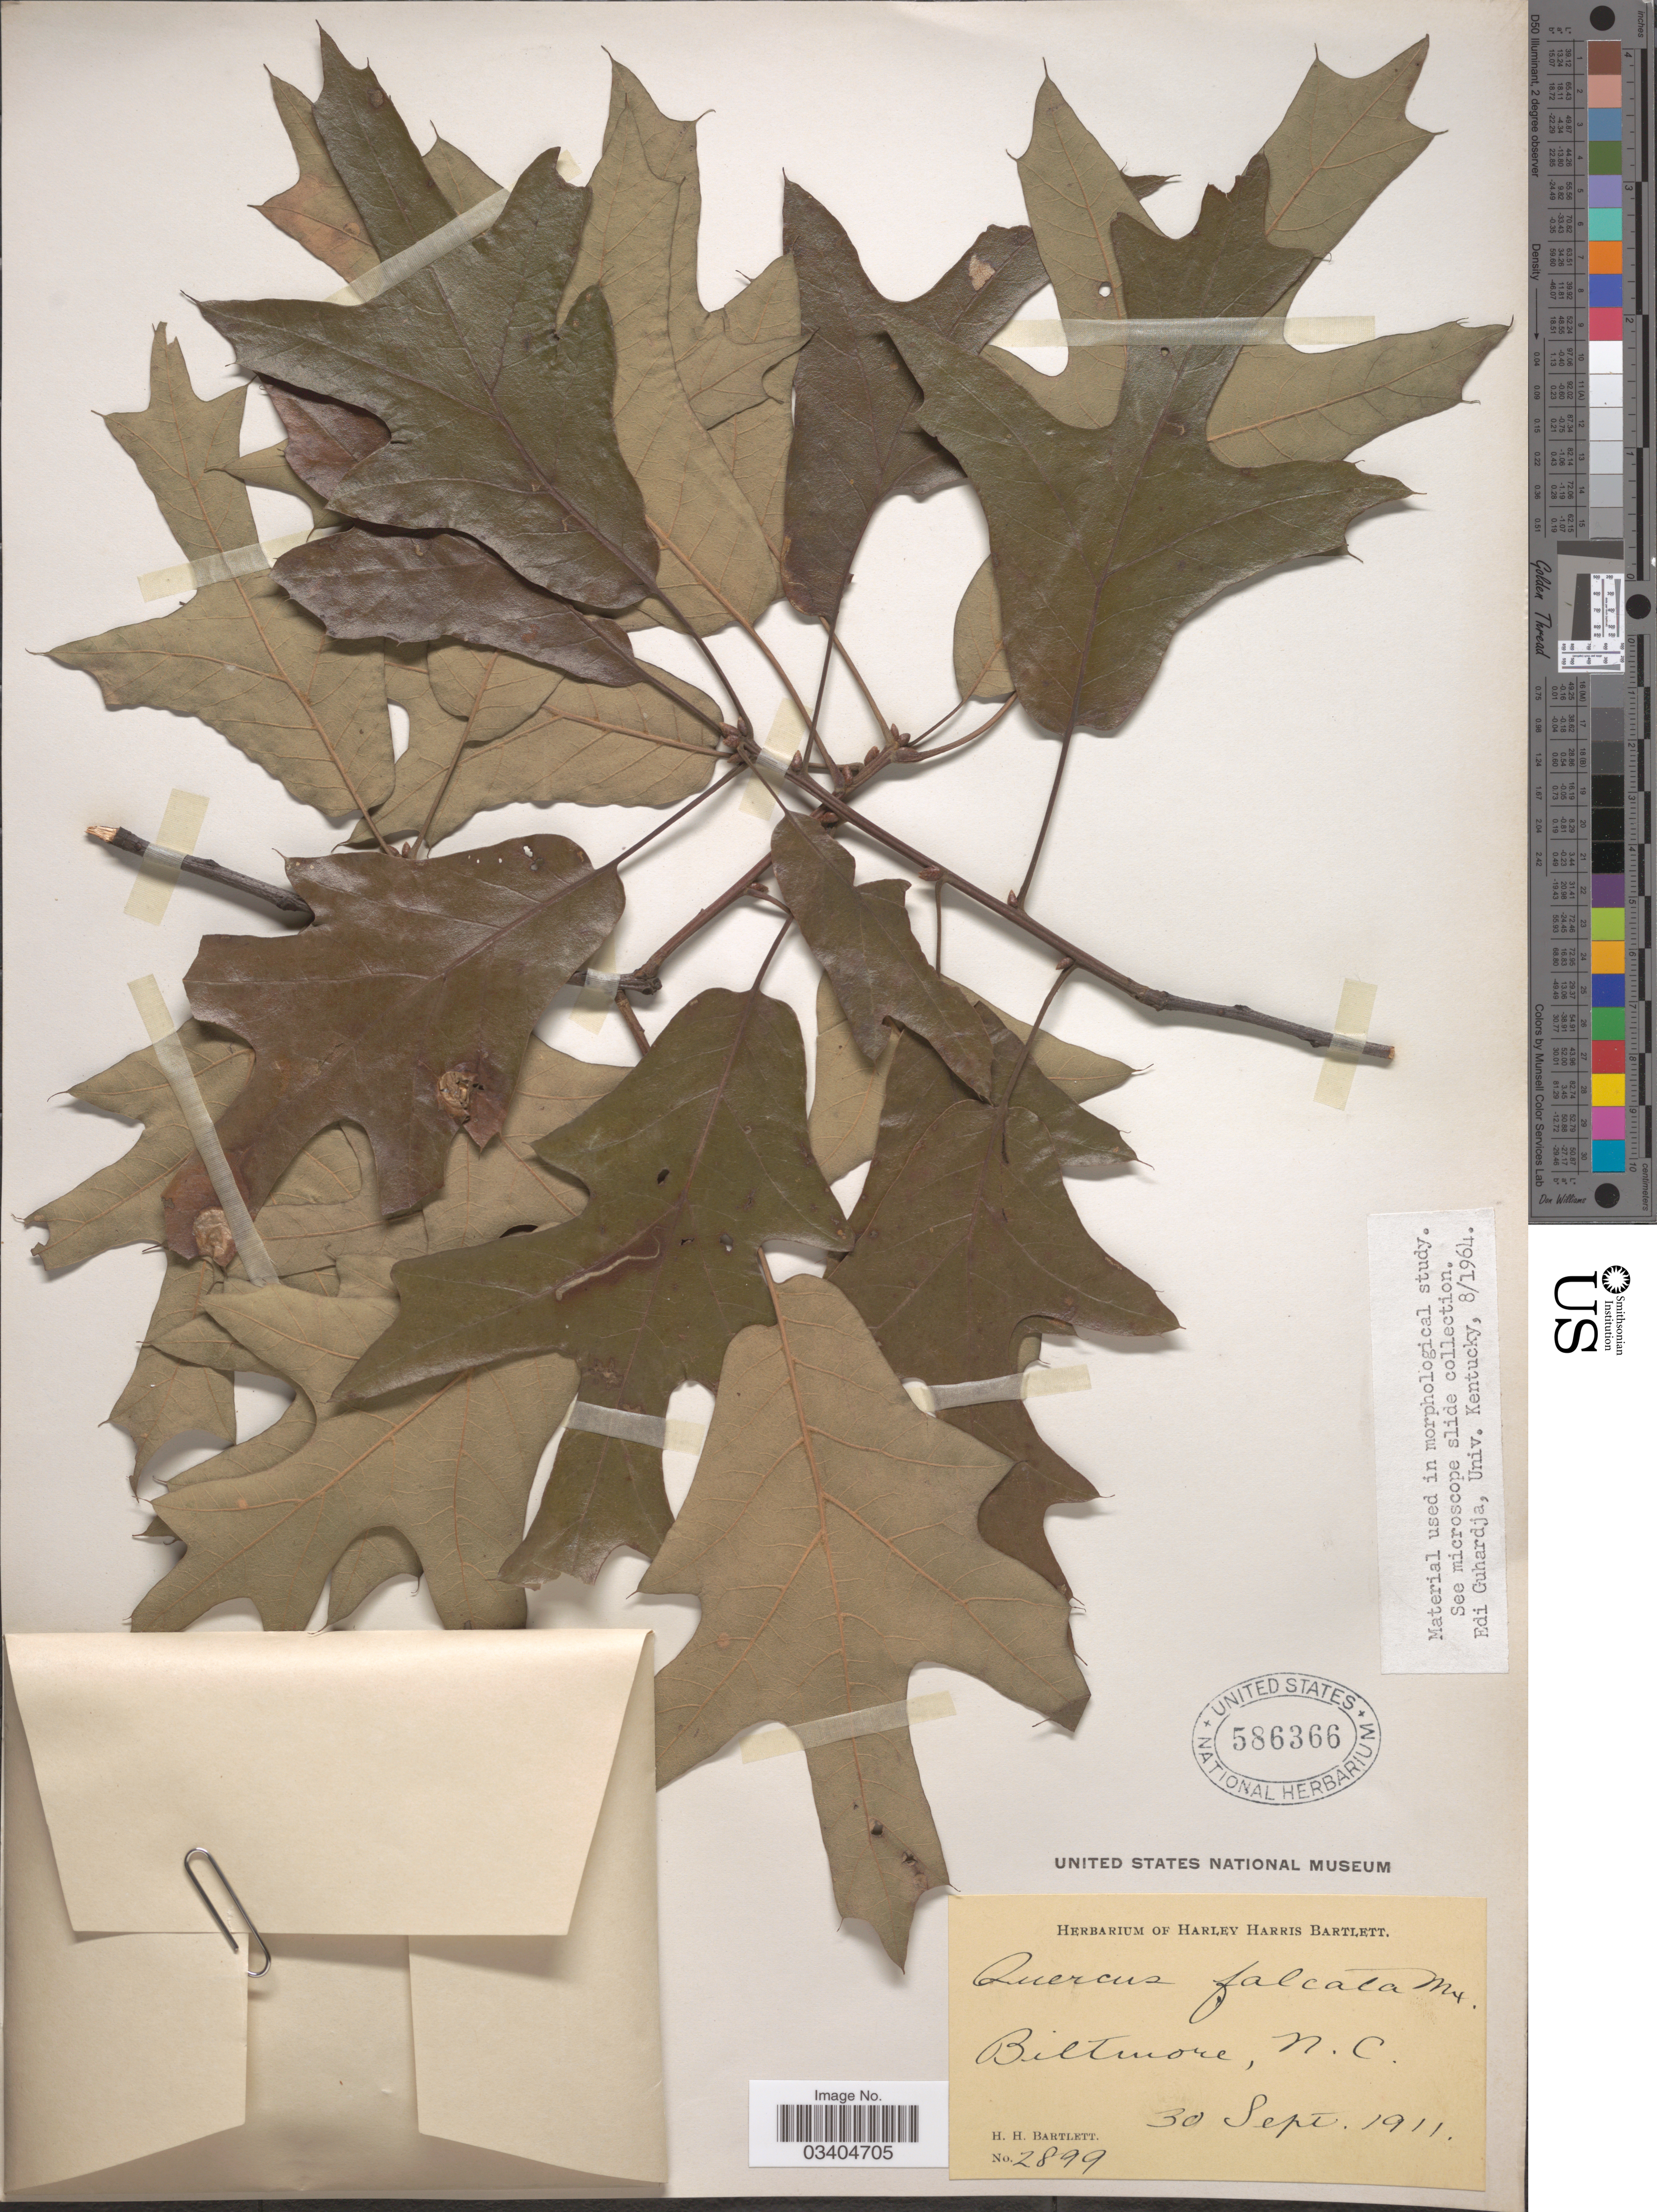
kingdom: Plantae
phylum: Tracheophyta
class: Magnoliopsida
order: Fagales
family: Fagaceae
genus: Quercus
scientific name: Quercus falcata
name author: Michx.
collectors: H. H. Bartlett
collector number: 2899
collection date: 1911-09-30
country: United States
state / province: North Carolina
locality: Biltmore.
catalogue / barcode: US 586366